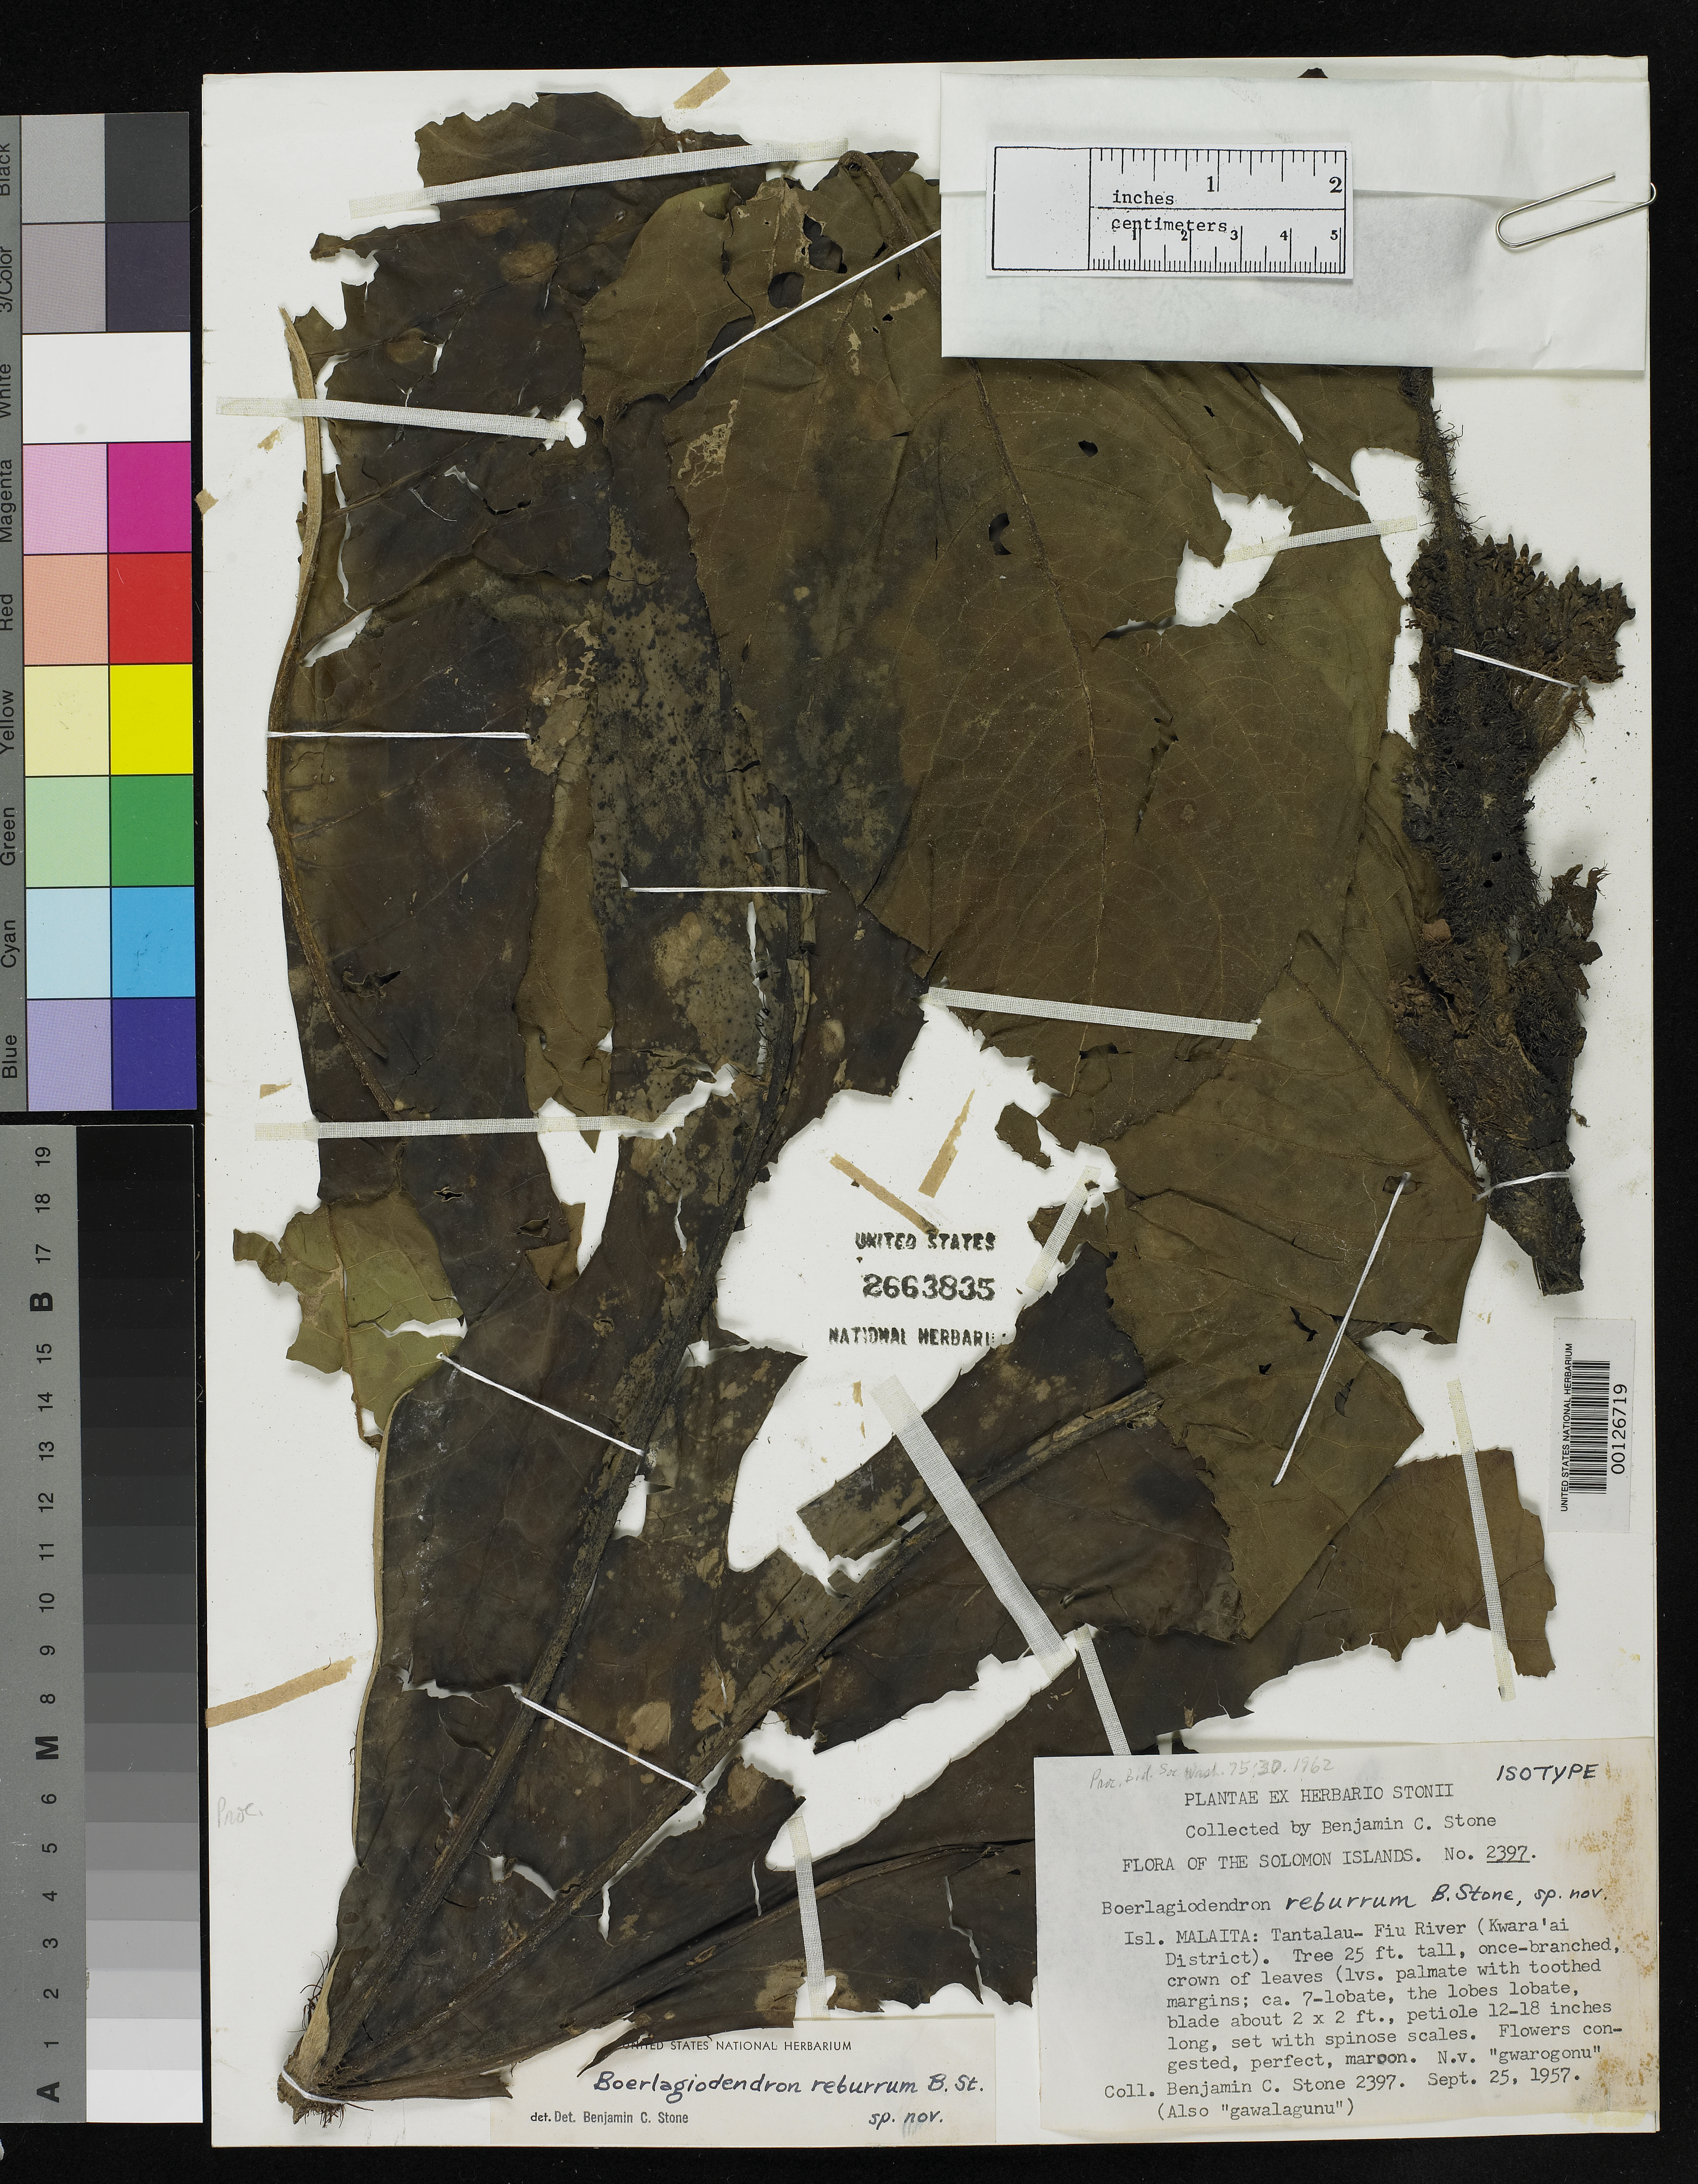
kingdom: Plantae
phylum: Tracheophyta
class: Magnoliopsida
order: Apiales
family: Araliaceae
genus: Boerlagiodendron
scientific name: Boerlagiodendron reburrum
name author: B.C. Stone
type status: Isotype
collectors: B. C. Stone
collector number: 2397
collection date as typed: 25 Sep 1957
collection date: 1957-09-25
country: Solomon Islands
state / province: Malaita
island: Malaita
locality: Kwara'ai, Tantalau-Fiu River.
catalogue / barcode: US 2663835